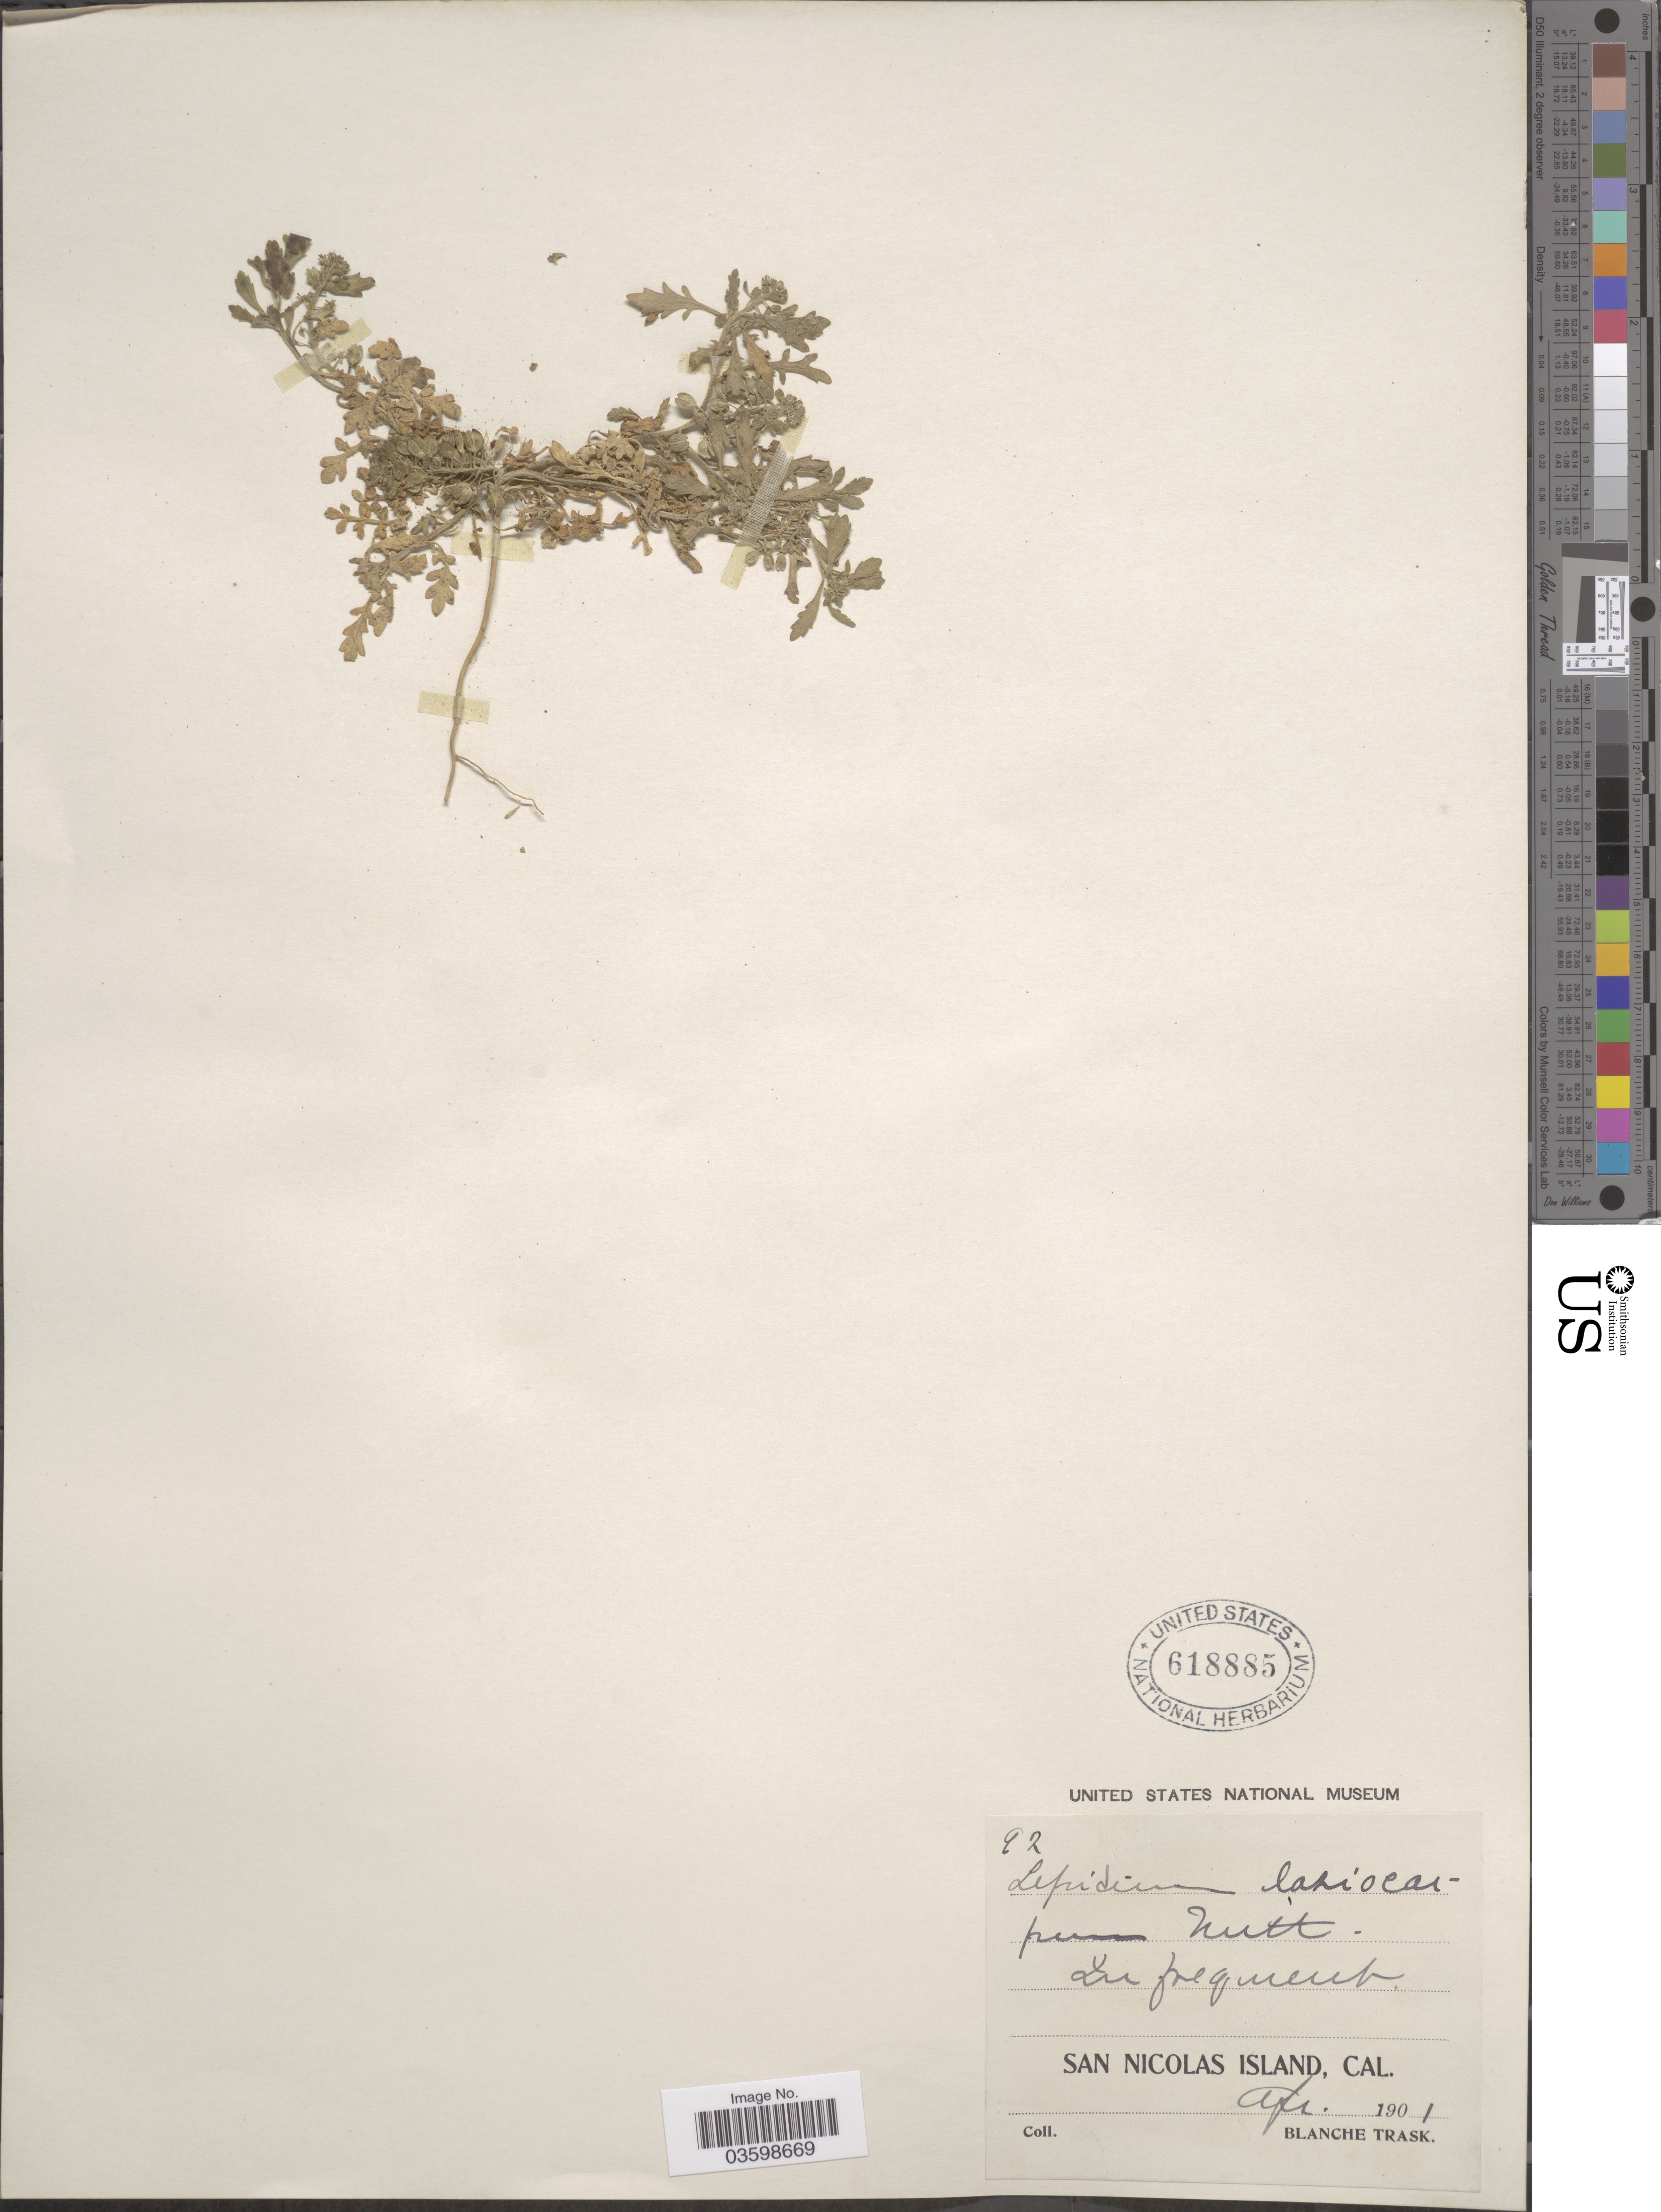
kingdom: Plantae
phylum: Tracheophyta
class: Magnoliopsida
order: Brassicales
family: Brassicaceae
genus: Lepidium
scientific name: Lepidium lasiocarpum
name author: Nutt.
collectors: B. Trask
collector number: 92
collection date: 1901-04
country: United States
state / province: California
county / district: Ventura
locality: San Nicolas Island.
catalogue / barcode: US 618885